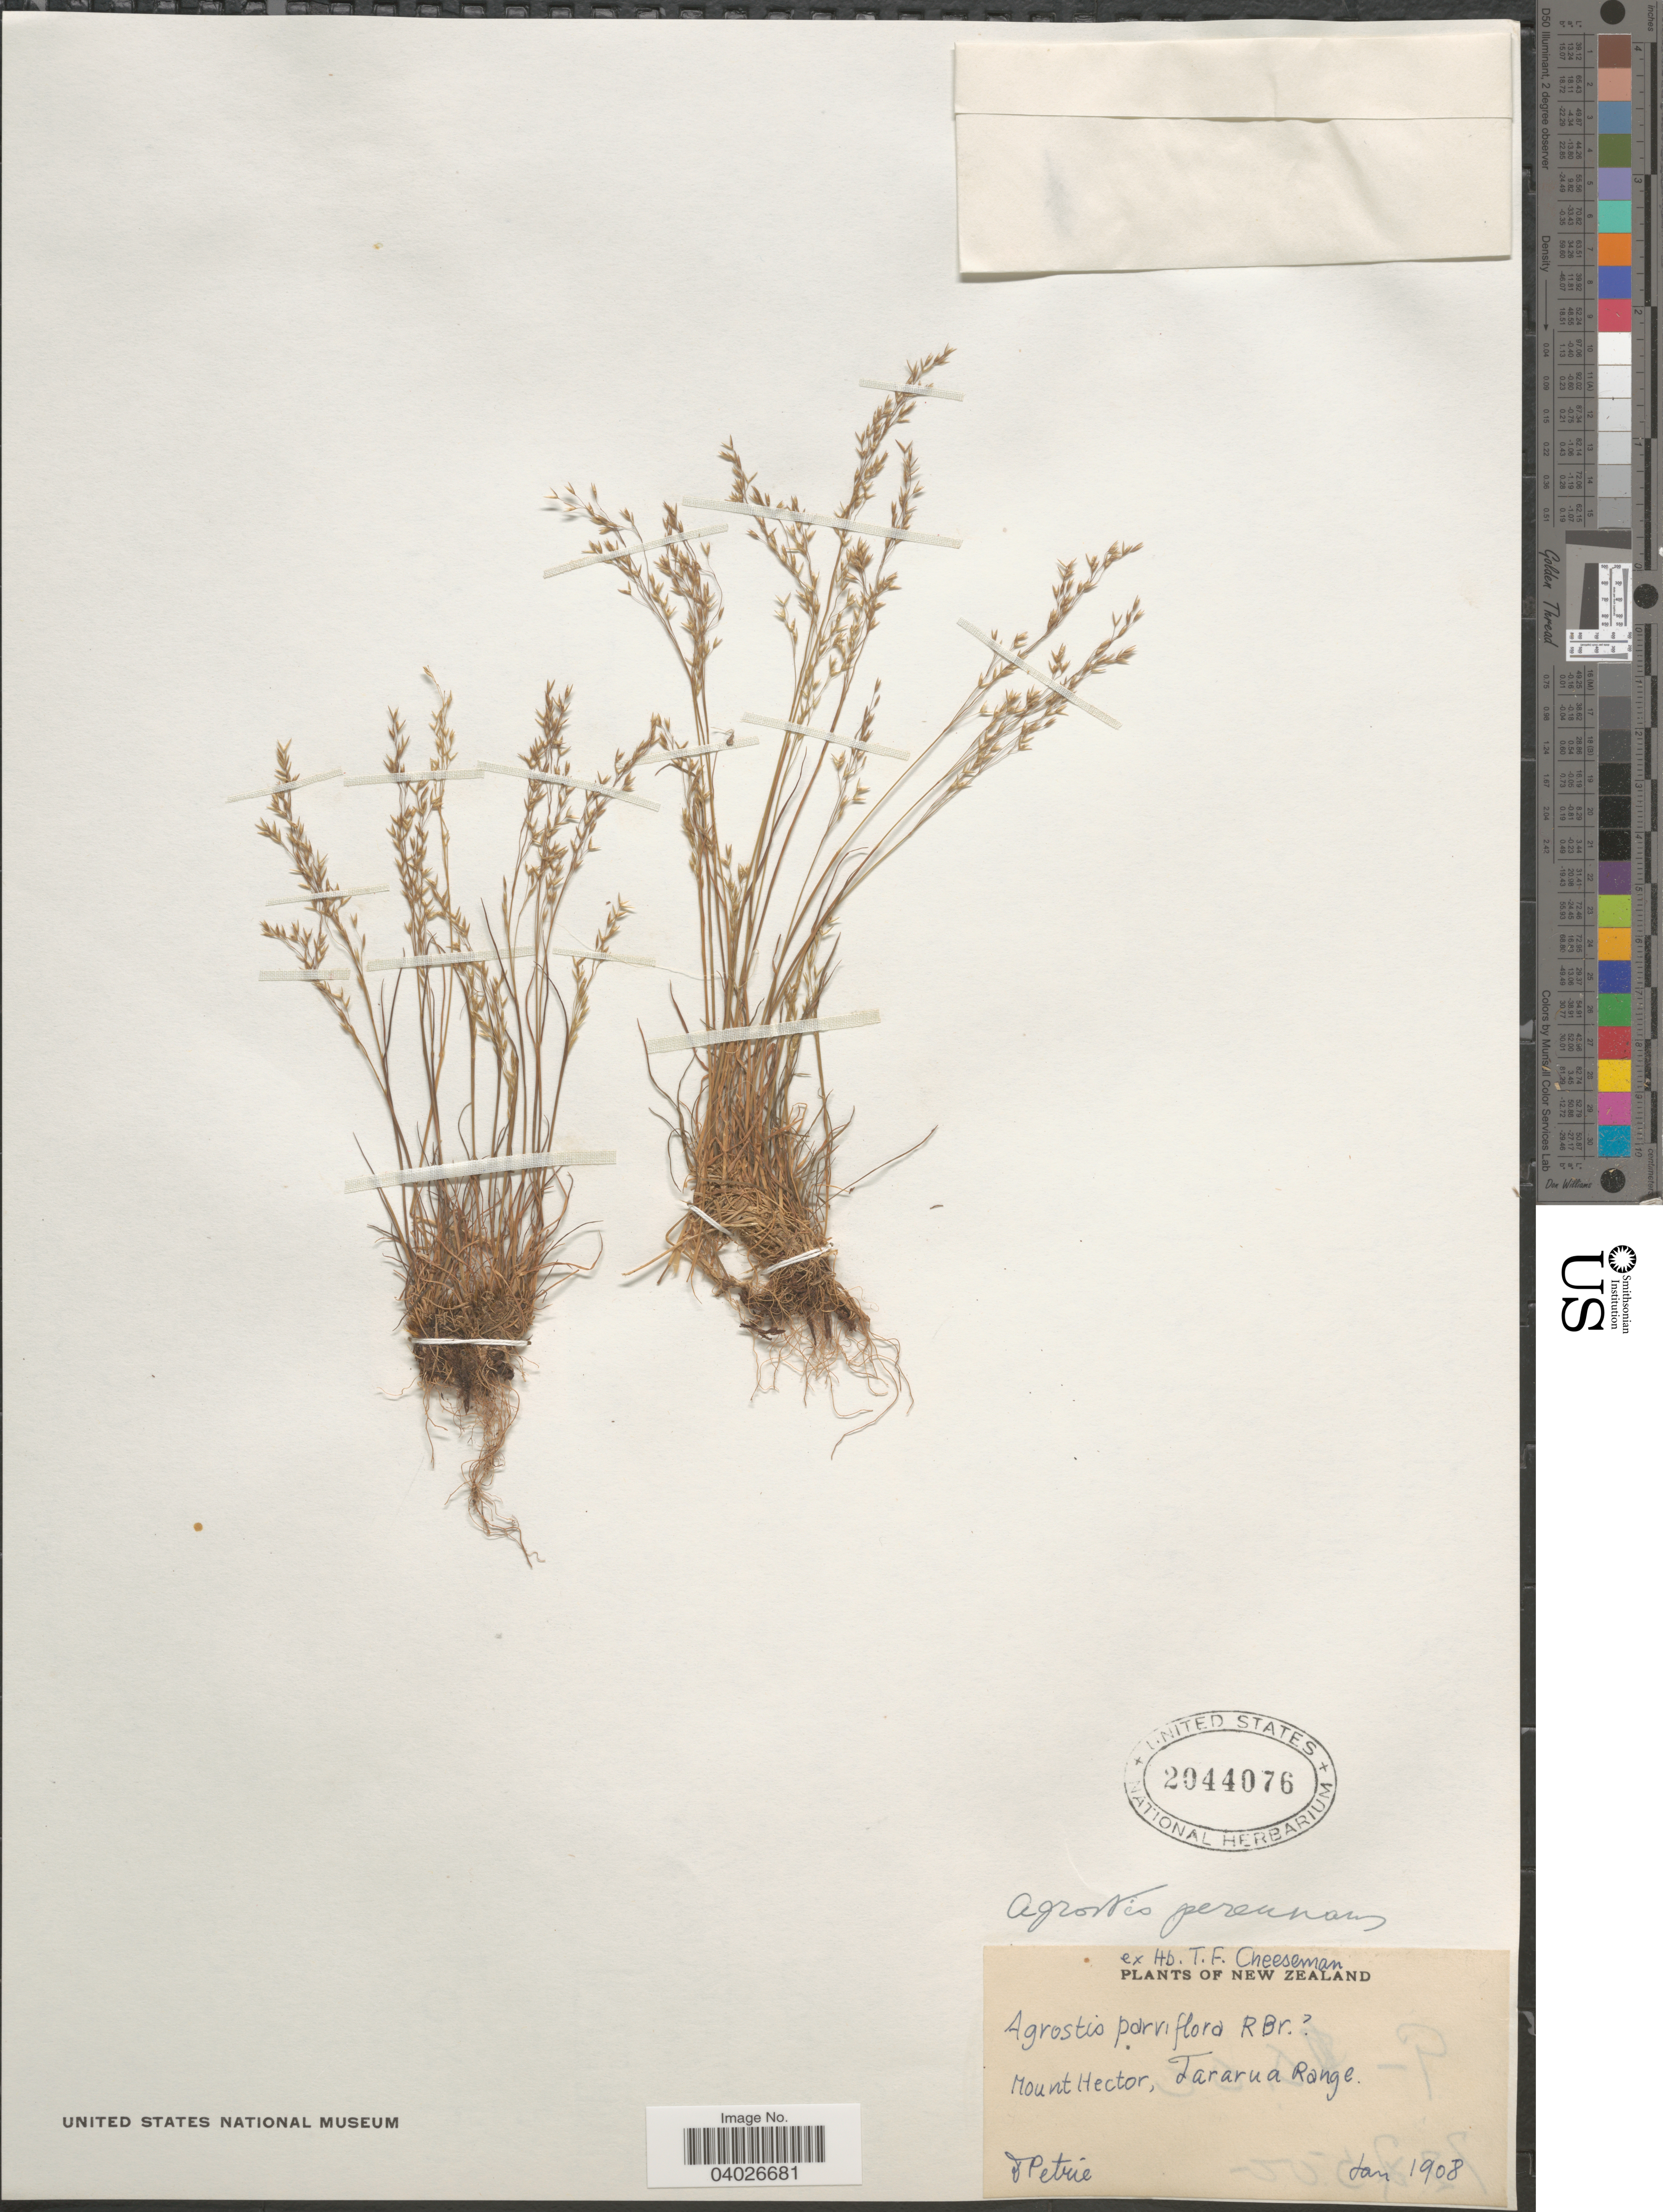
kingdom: Plantae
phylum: Tracheophyta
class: Liliopsida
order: Poales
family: Poaceae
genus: Agrostis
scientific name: Agrostis parviflora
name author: R. Br.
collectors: D. Petrie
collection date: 1908-01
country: New Zealand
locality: Mount Hector, Tararua Range.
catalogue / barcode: US 2044076